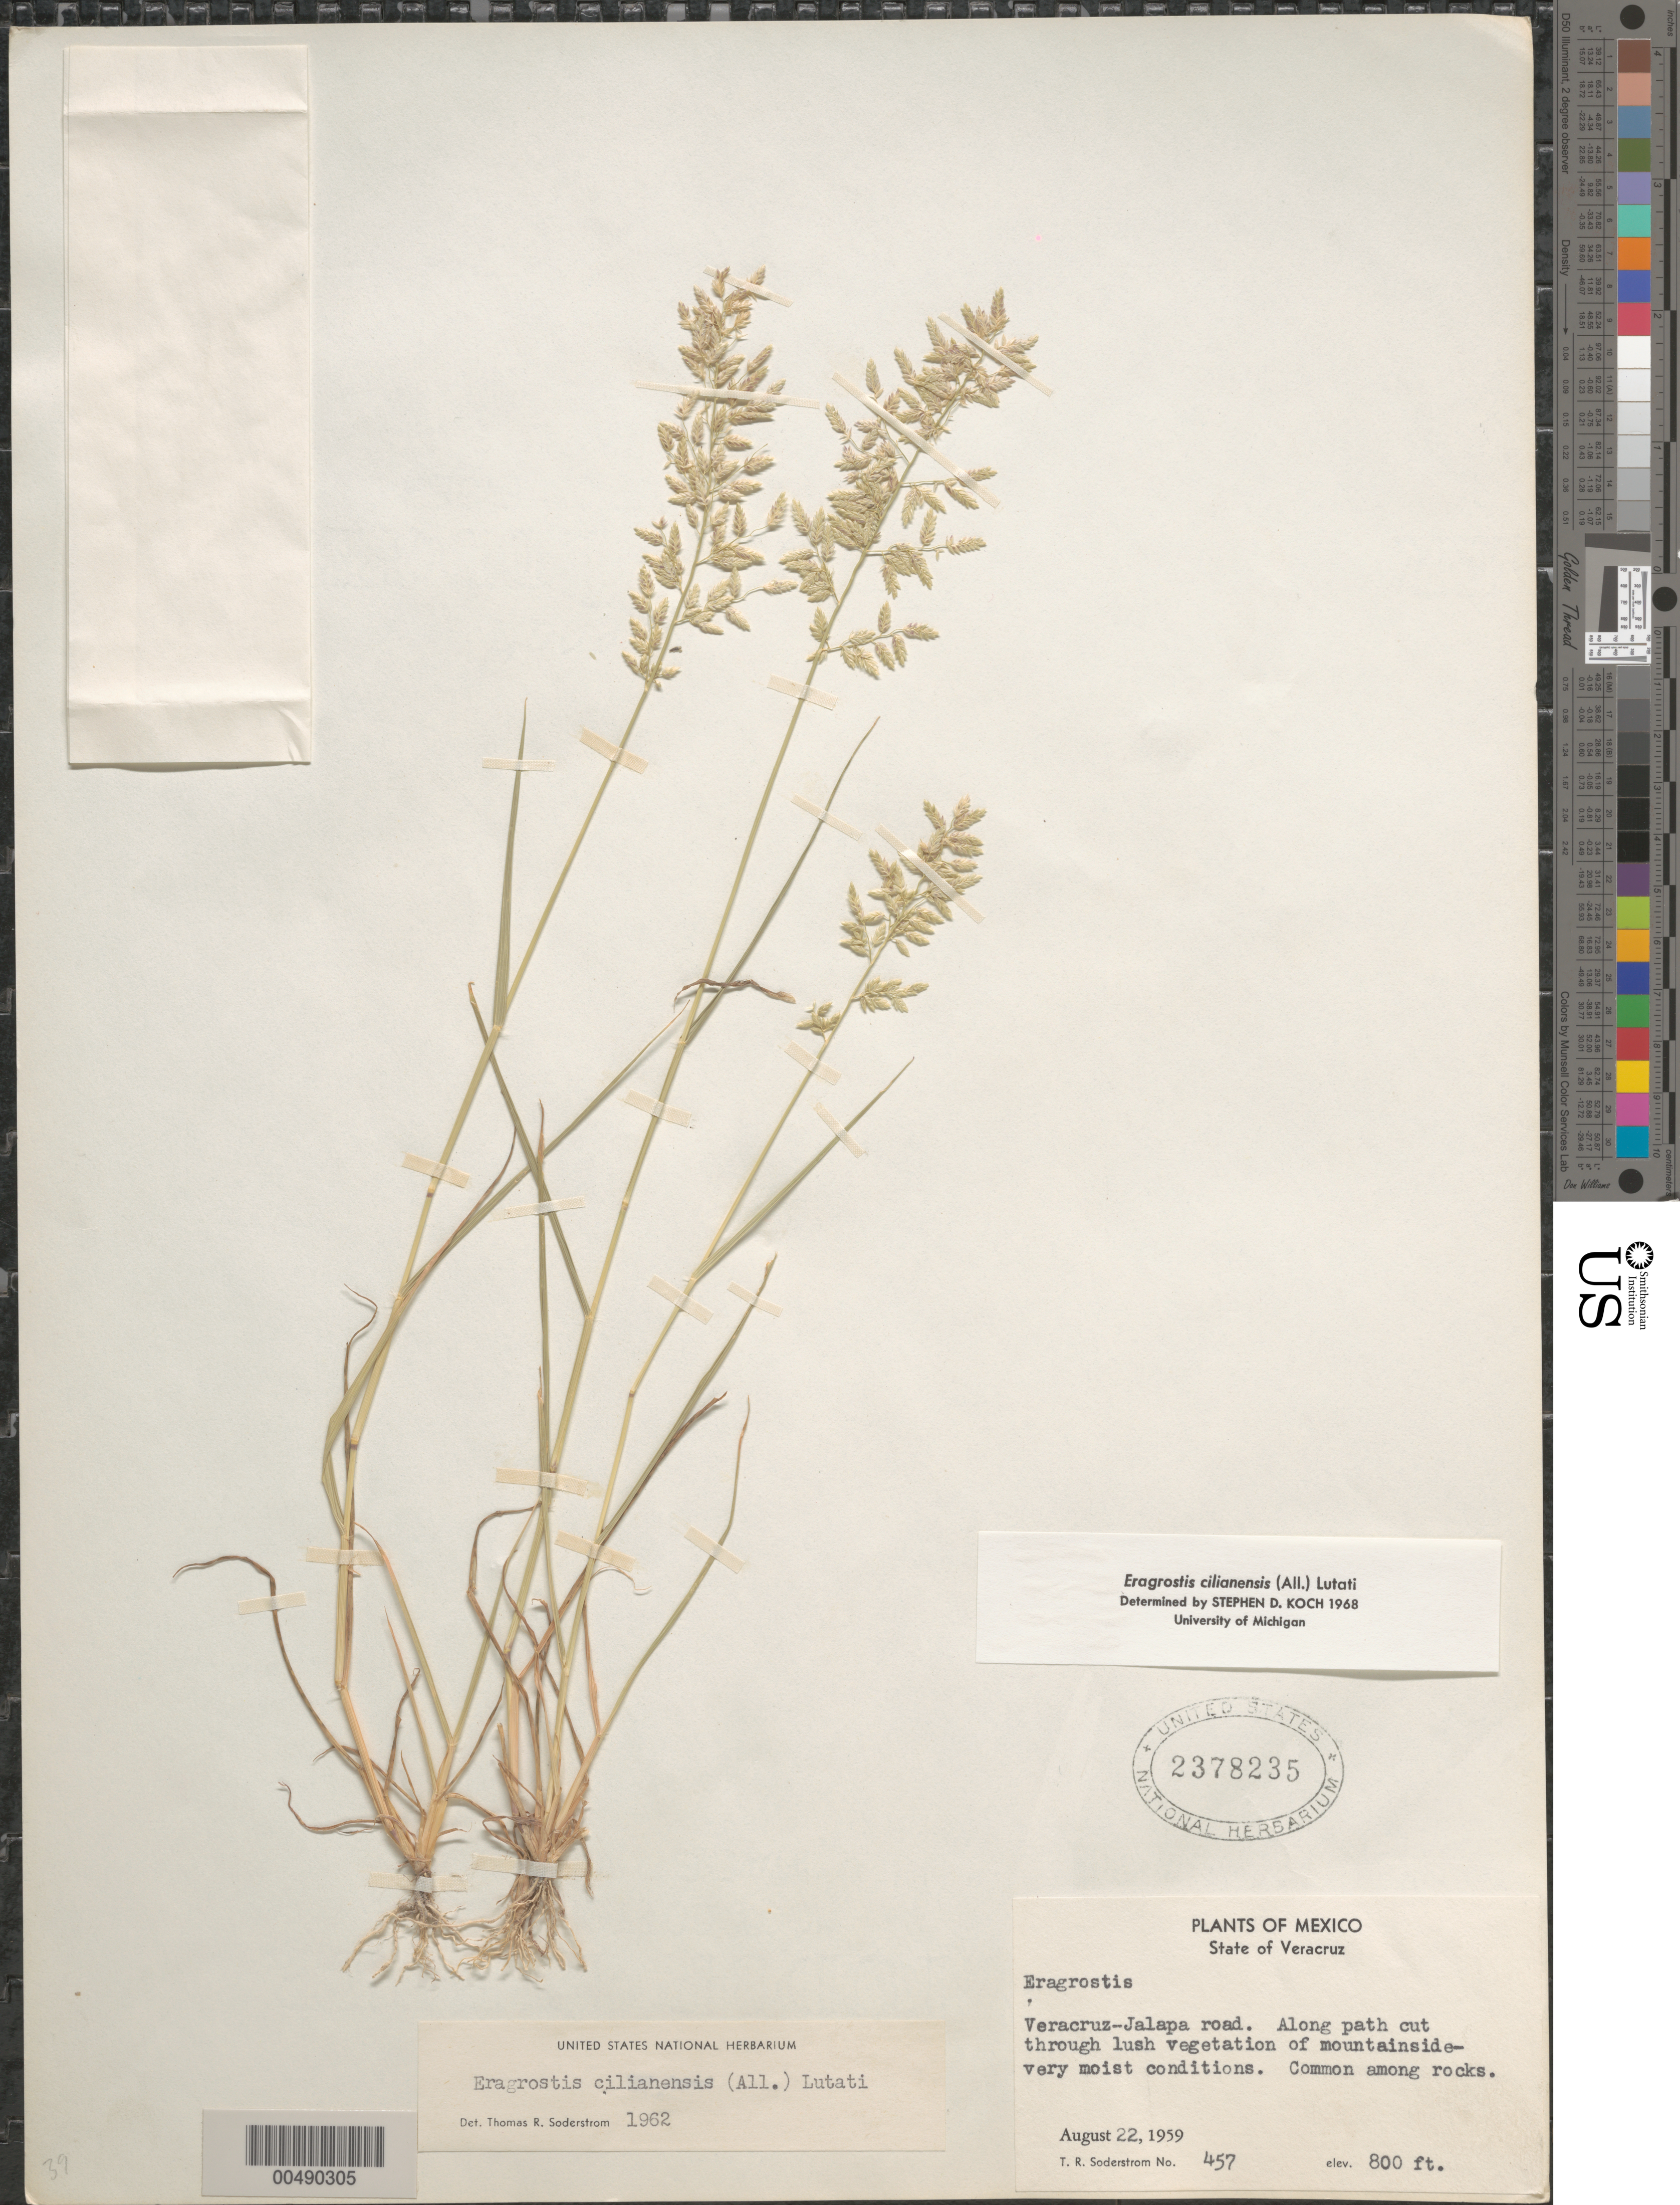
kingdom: Plantae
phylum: Tracheophyta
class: Liliopsida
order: Poales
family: Poaceae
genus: Eragrostis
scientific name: Eragrostis cilianensis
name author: (Bellardi) Vignolo ex Janch.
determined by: Koch, S. D.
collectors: T. R. Soderstrom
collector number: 457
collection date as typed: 22 Aug 1959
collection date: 1959-08-22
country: Mexico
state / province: Veracruz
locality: Veracruz-Jalapa rd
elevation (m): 244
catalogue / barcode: US 2378235